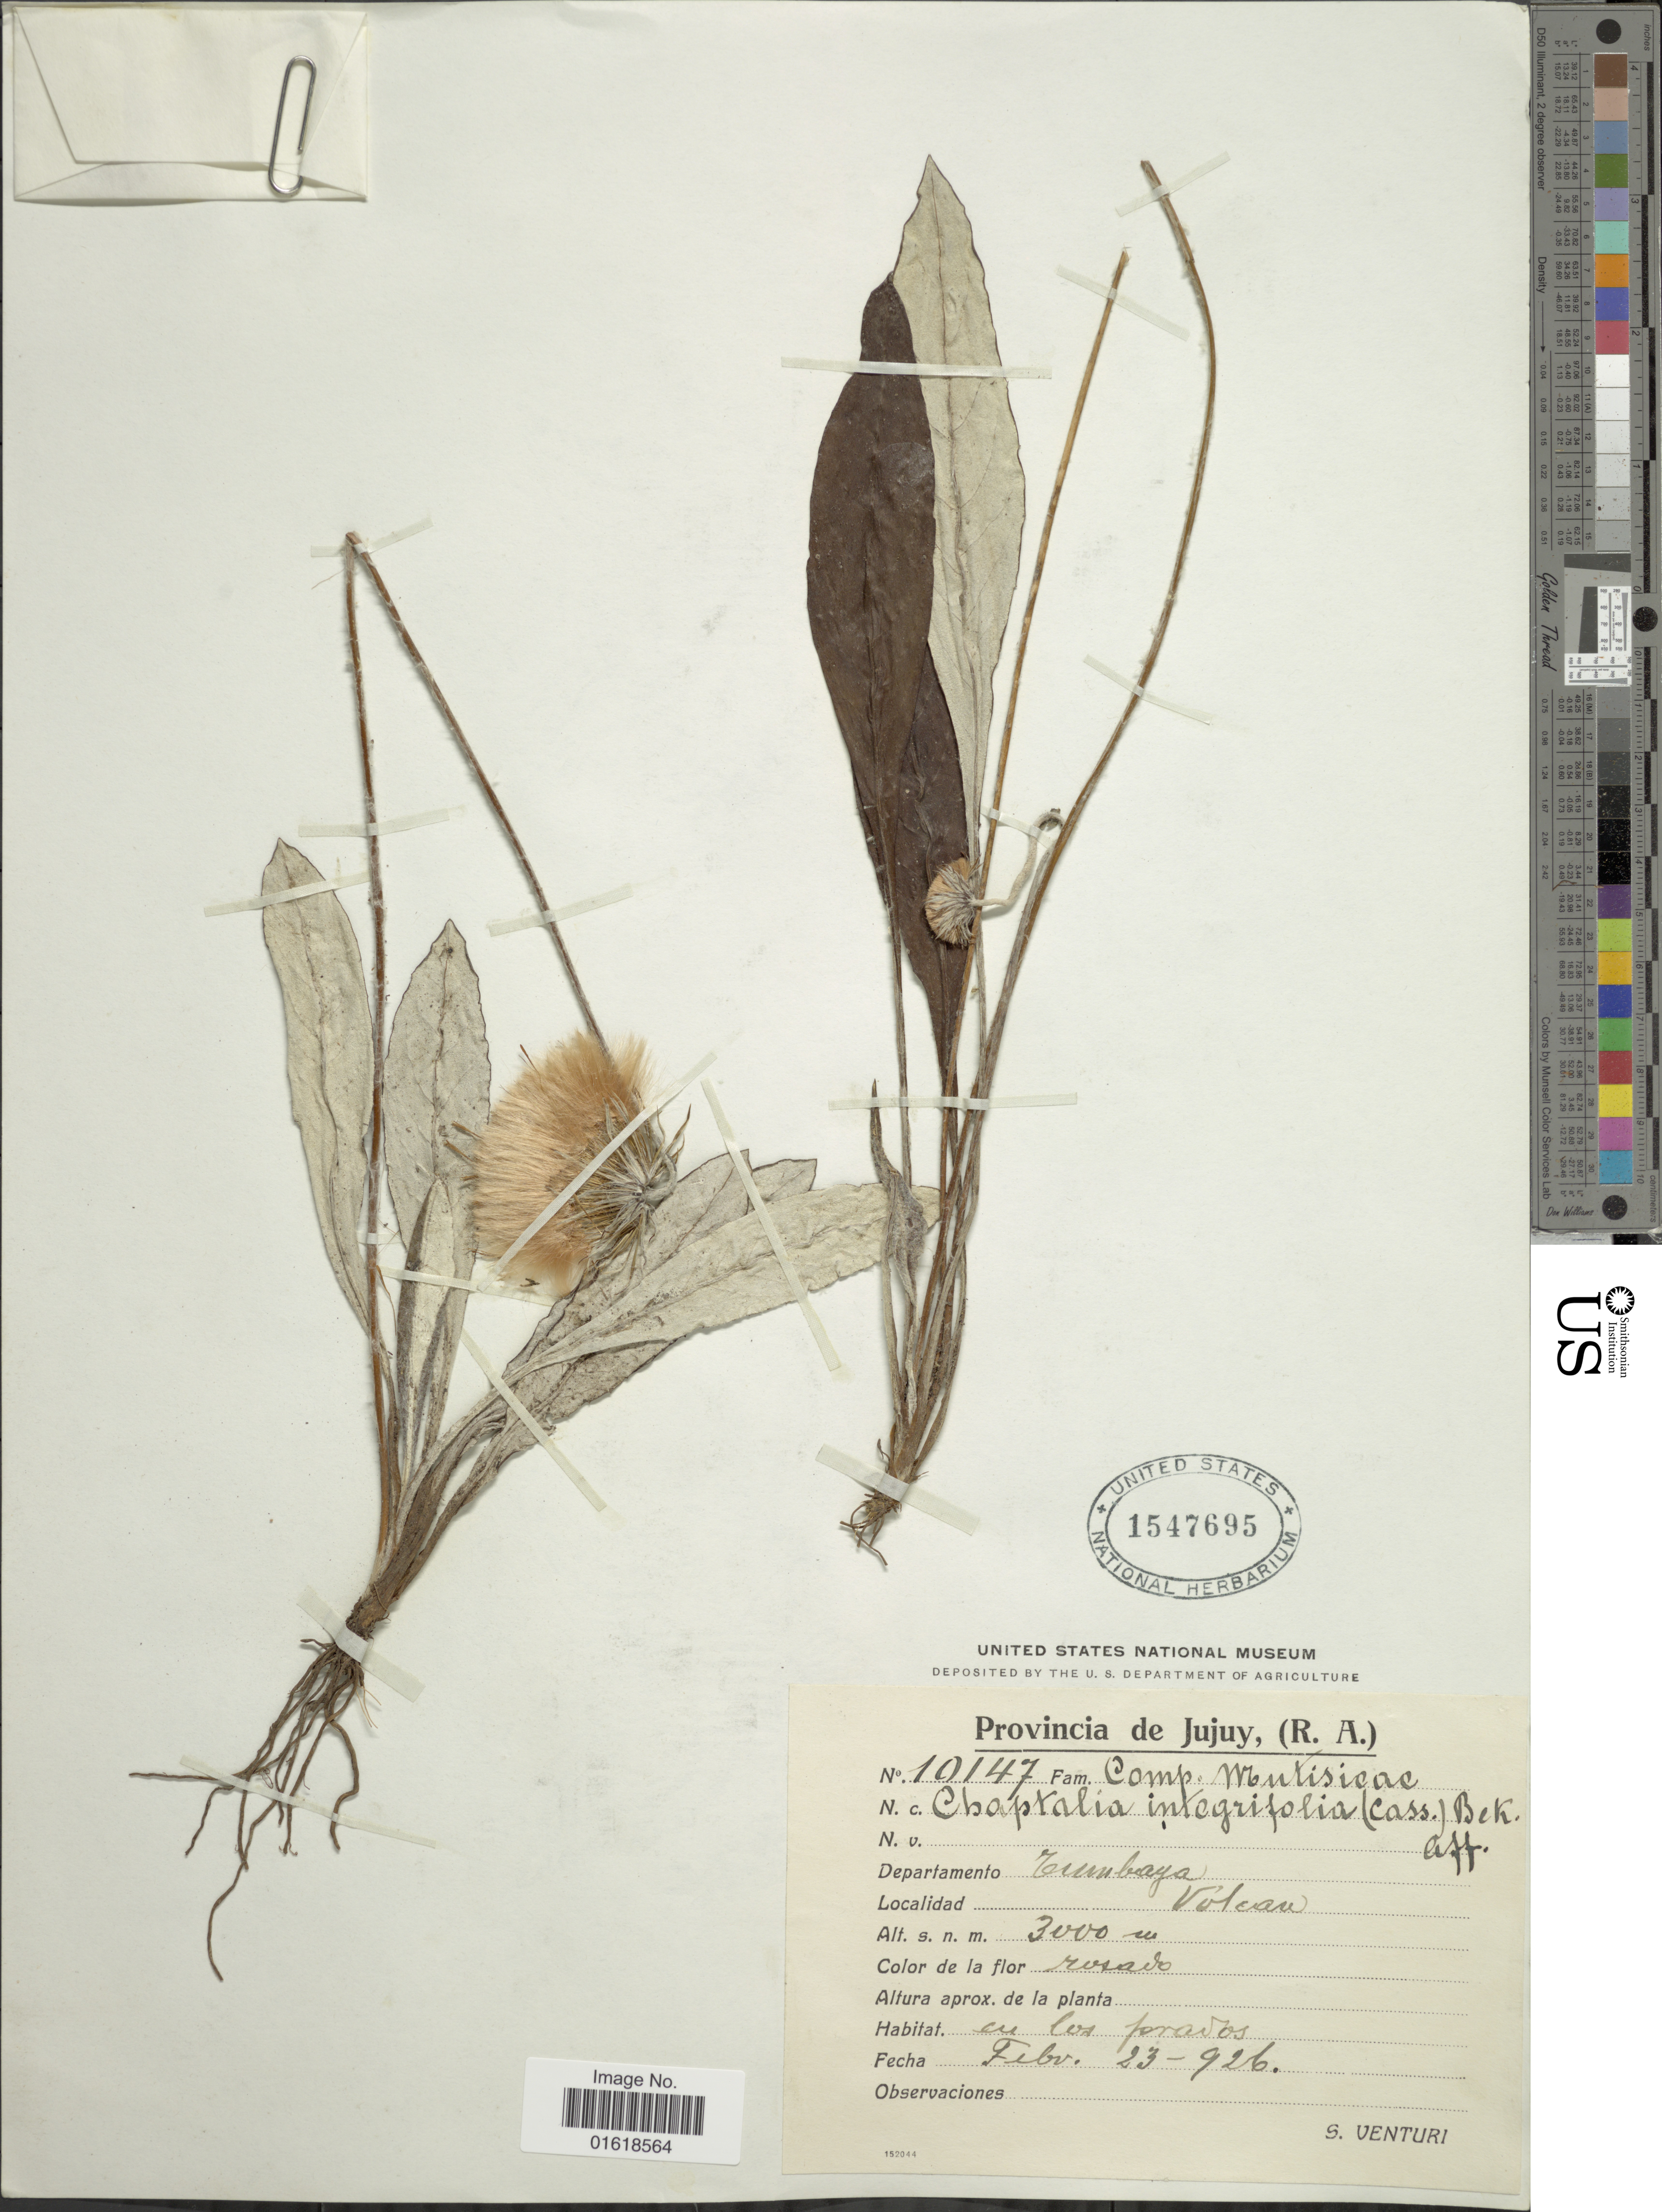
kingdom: Plantae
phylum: Tracheophyta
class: Magnoliopsida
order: Asterales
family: Asteraceae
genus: Chaptalia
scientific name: Chaptalia integerrima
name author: (Vell.) Burkart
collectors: S. Venturi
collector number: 10147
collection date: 1926-02-23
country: Argentina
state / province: Jujuy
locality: Provincia de Jujuy, (R.A.). Departamento Tumbaya. Volcan.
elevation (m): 3000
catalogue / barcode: US 1547695